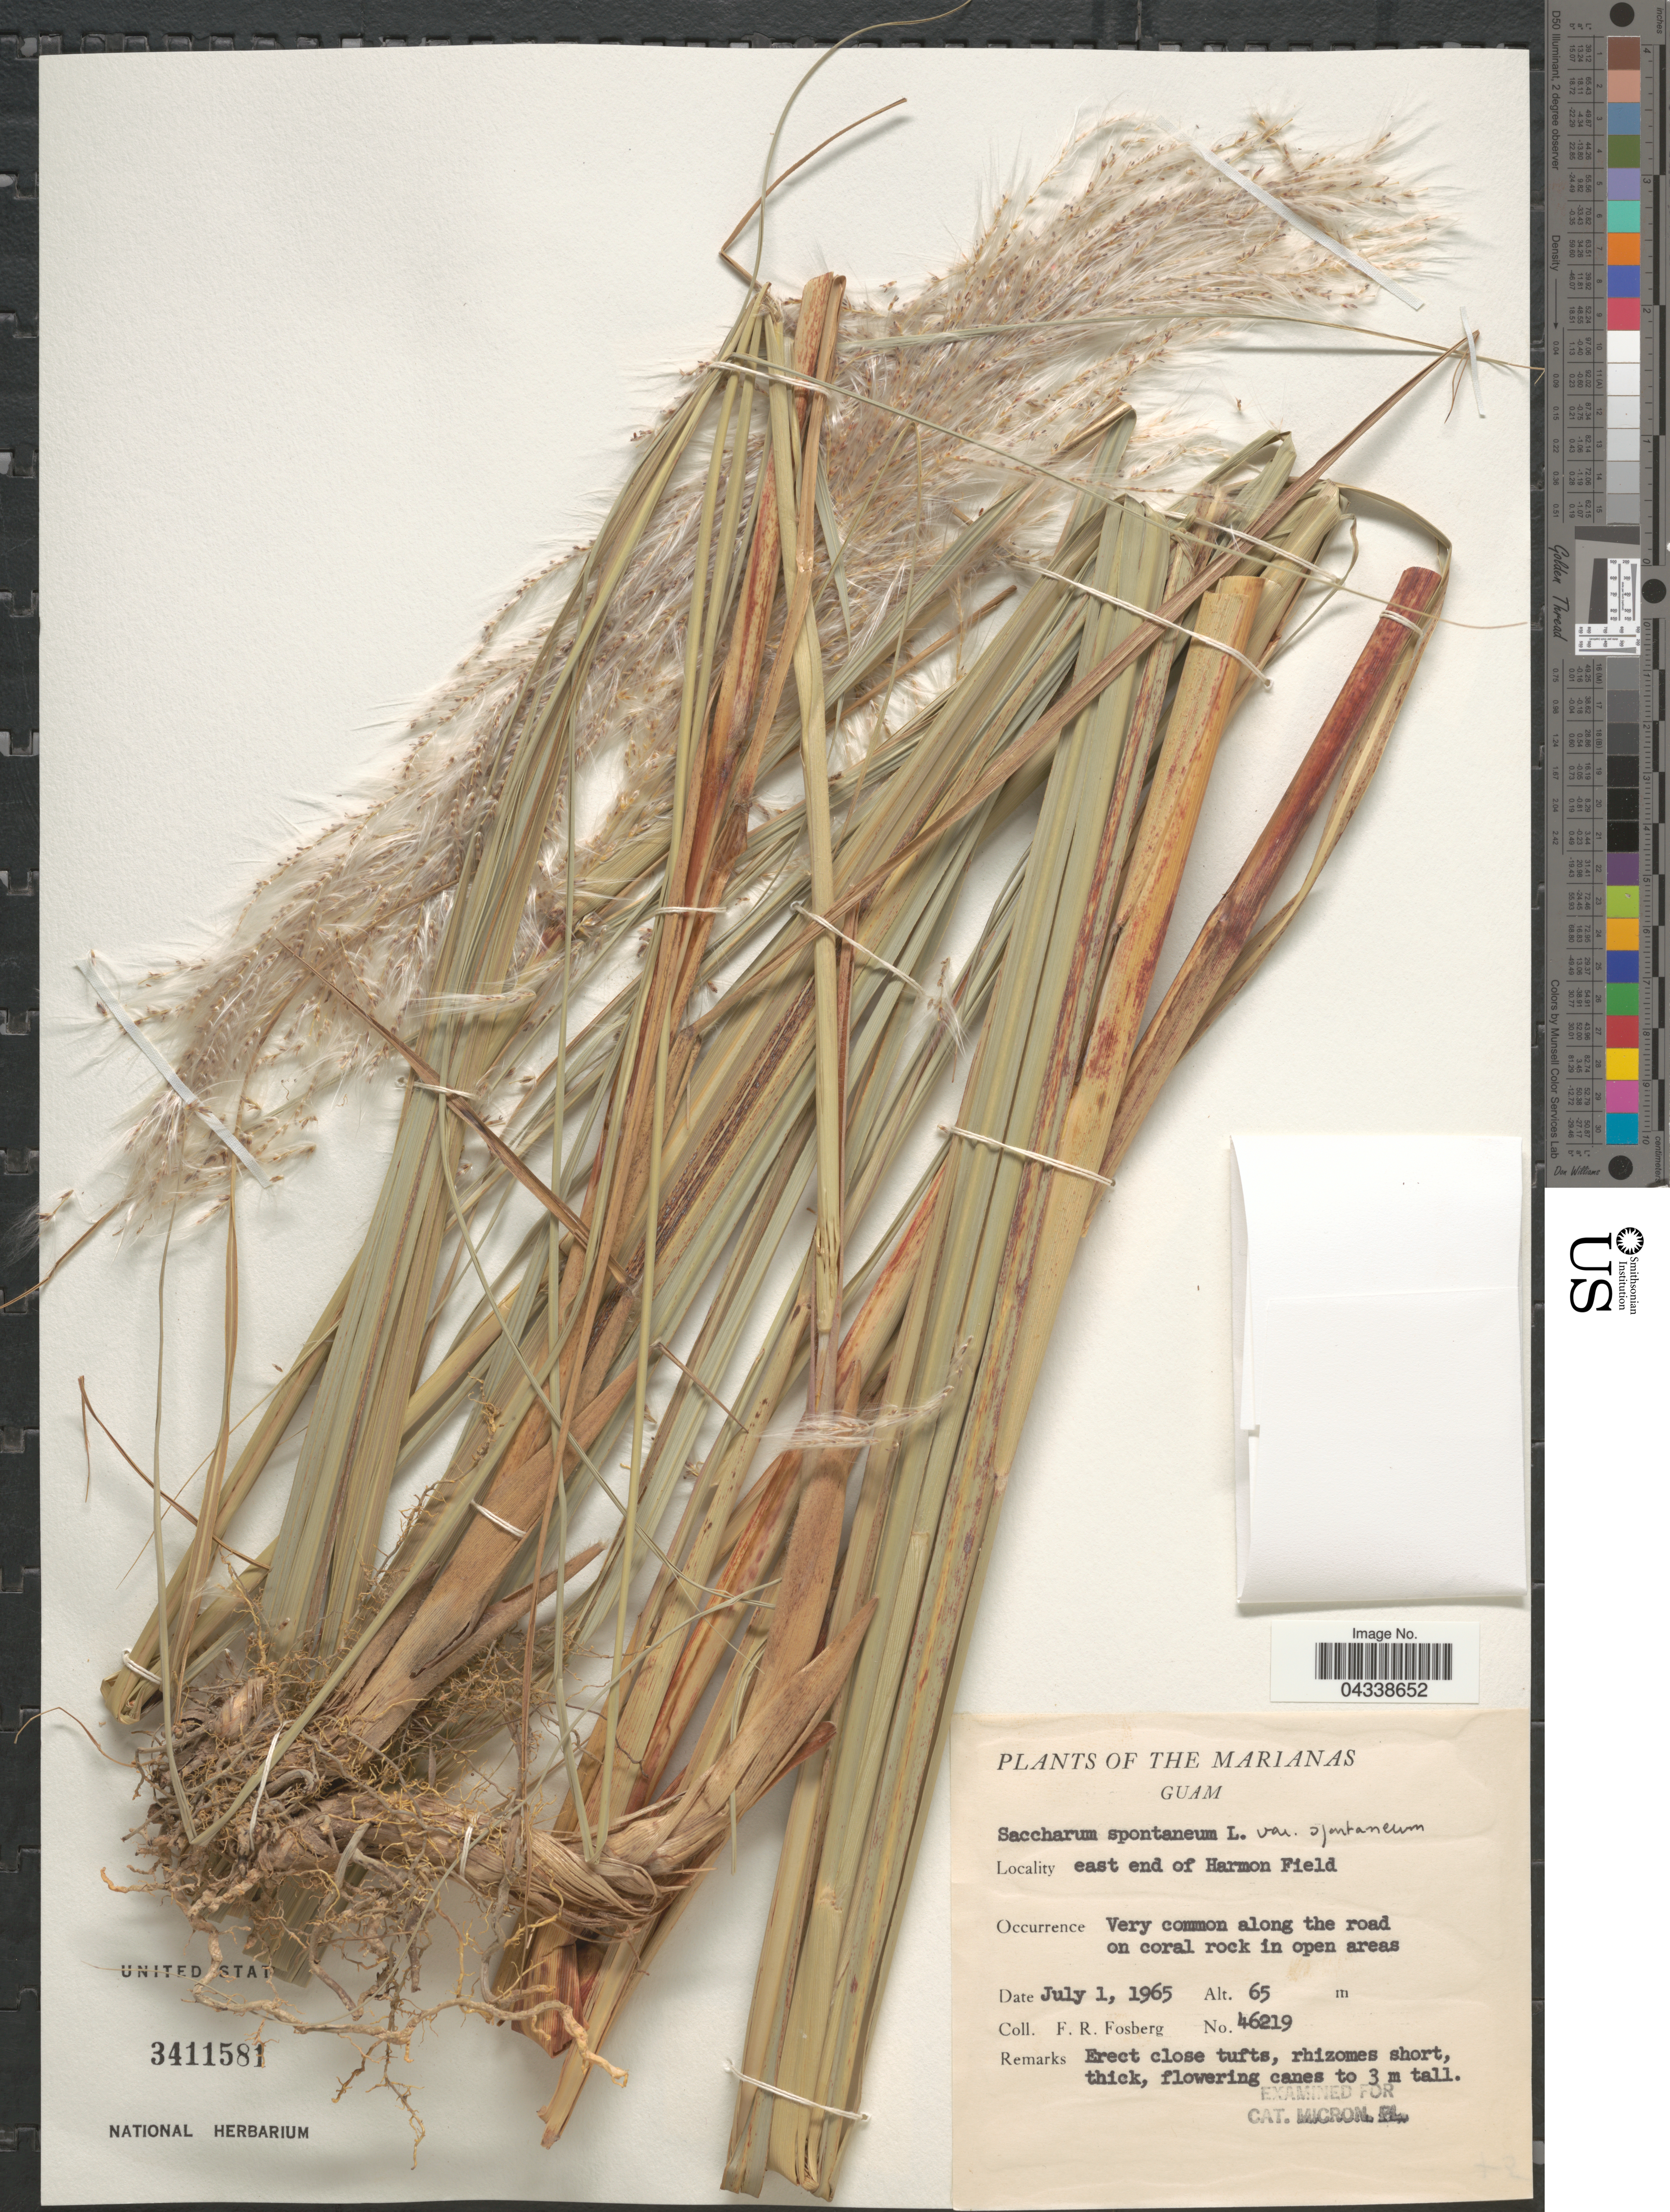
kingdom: Plantae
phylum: Tracheophyta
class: Liliopsida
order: Poales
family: Poaceae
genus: Saccharum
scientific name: Saccharum spontaneum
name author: L.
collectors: F. R. Fosberg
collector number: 46219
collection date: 1965-07-01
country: Guam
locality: The Marianas. East end of Harmon Field.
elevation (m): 65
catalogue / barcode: US 3411581